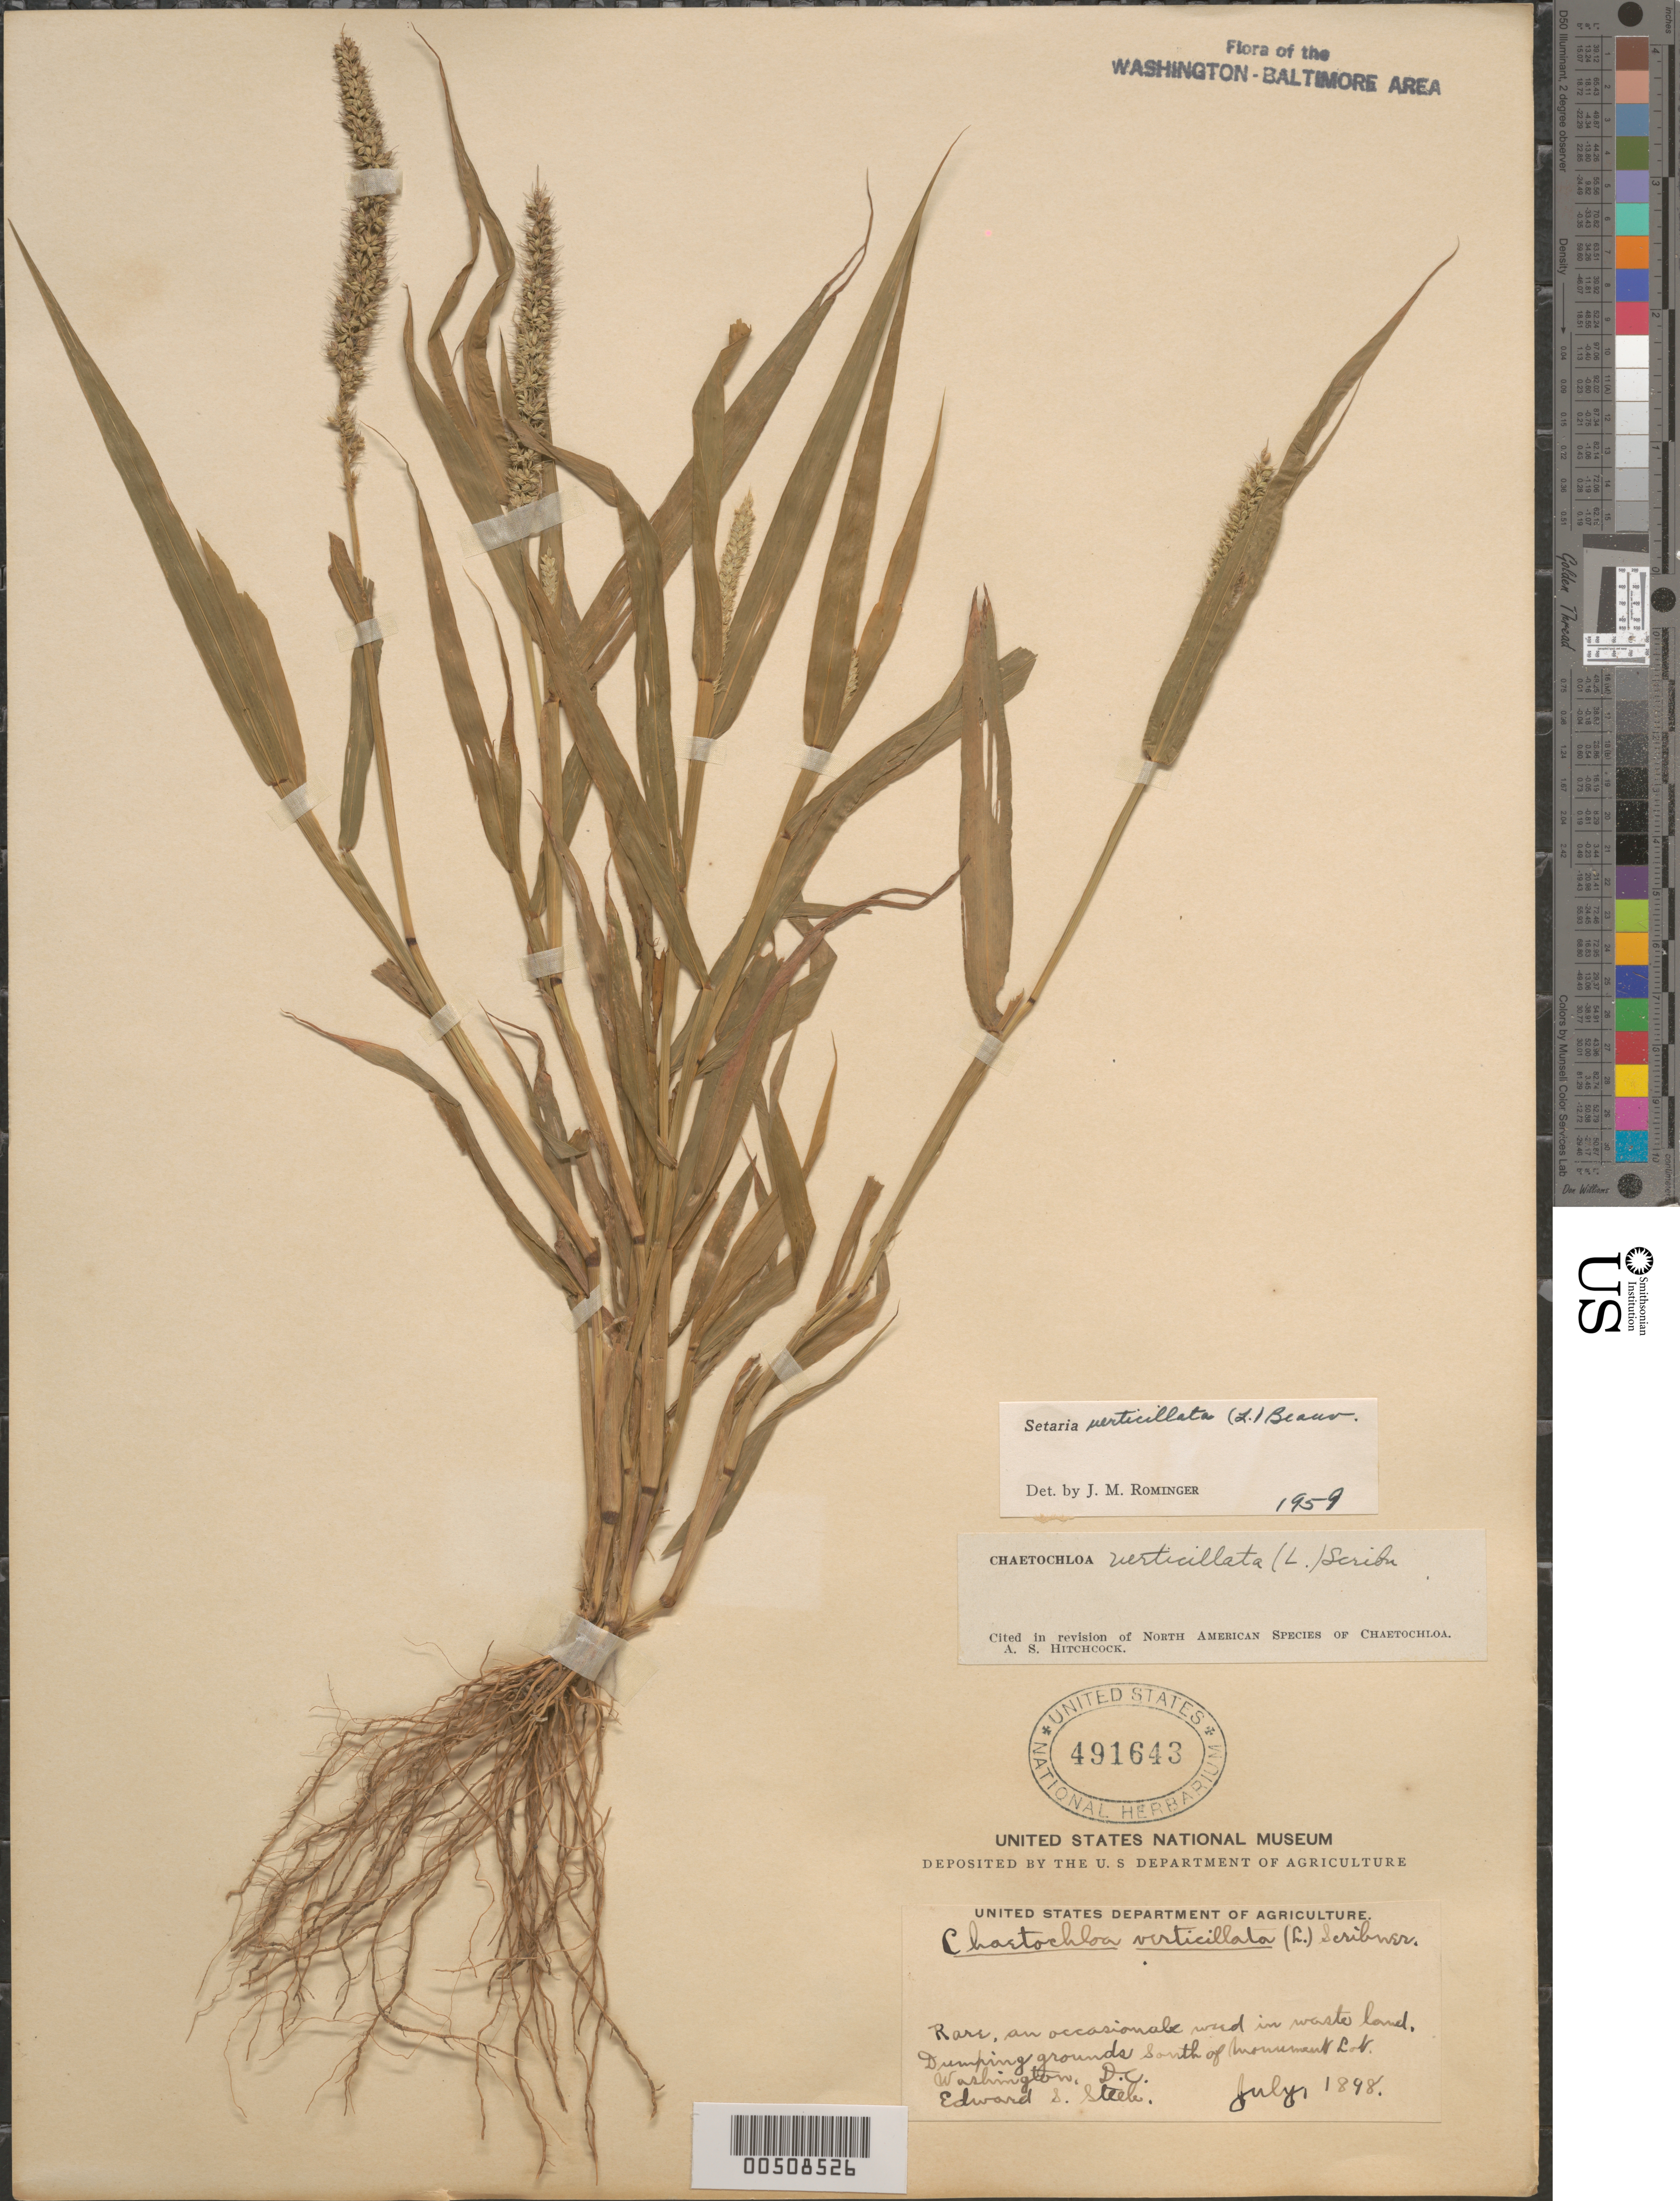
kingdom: Plantae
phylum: Tracheophyta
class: Liliopsida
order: Poales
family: Poaceae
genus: Setaria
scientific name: Setaria verticillata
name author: (L.) P. Beauv.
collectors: E. Steele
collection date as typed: Jul 1898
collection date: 1898-07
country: United States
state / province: District of Columbia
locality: South of Monument lot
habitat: Waste ground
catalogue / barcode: US 491643